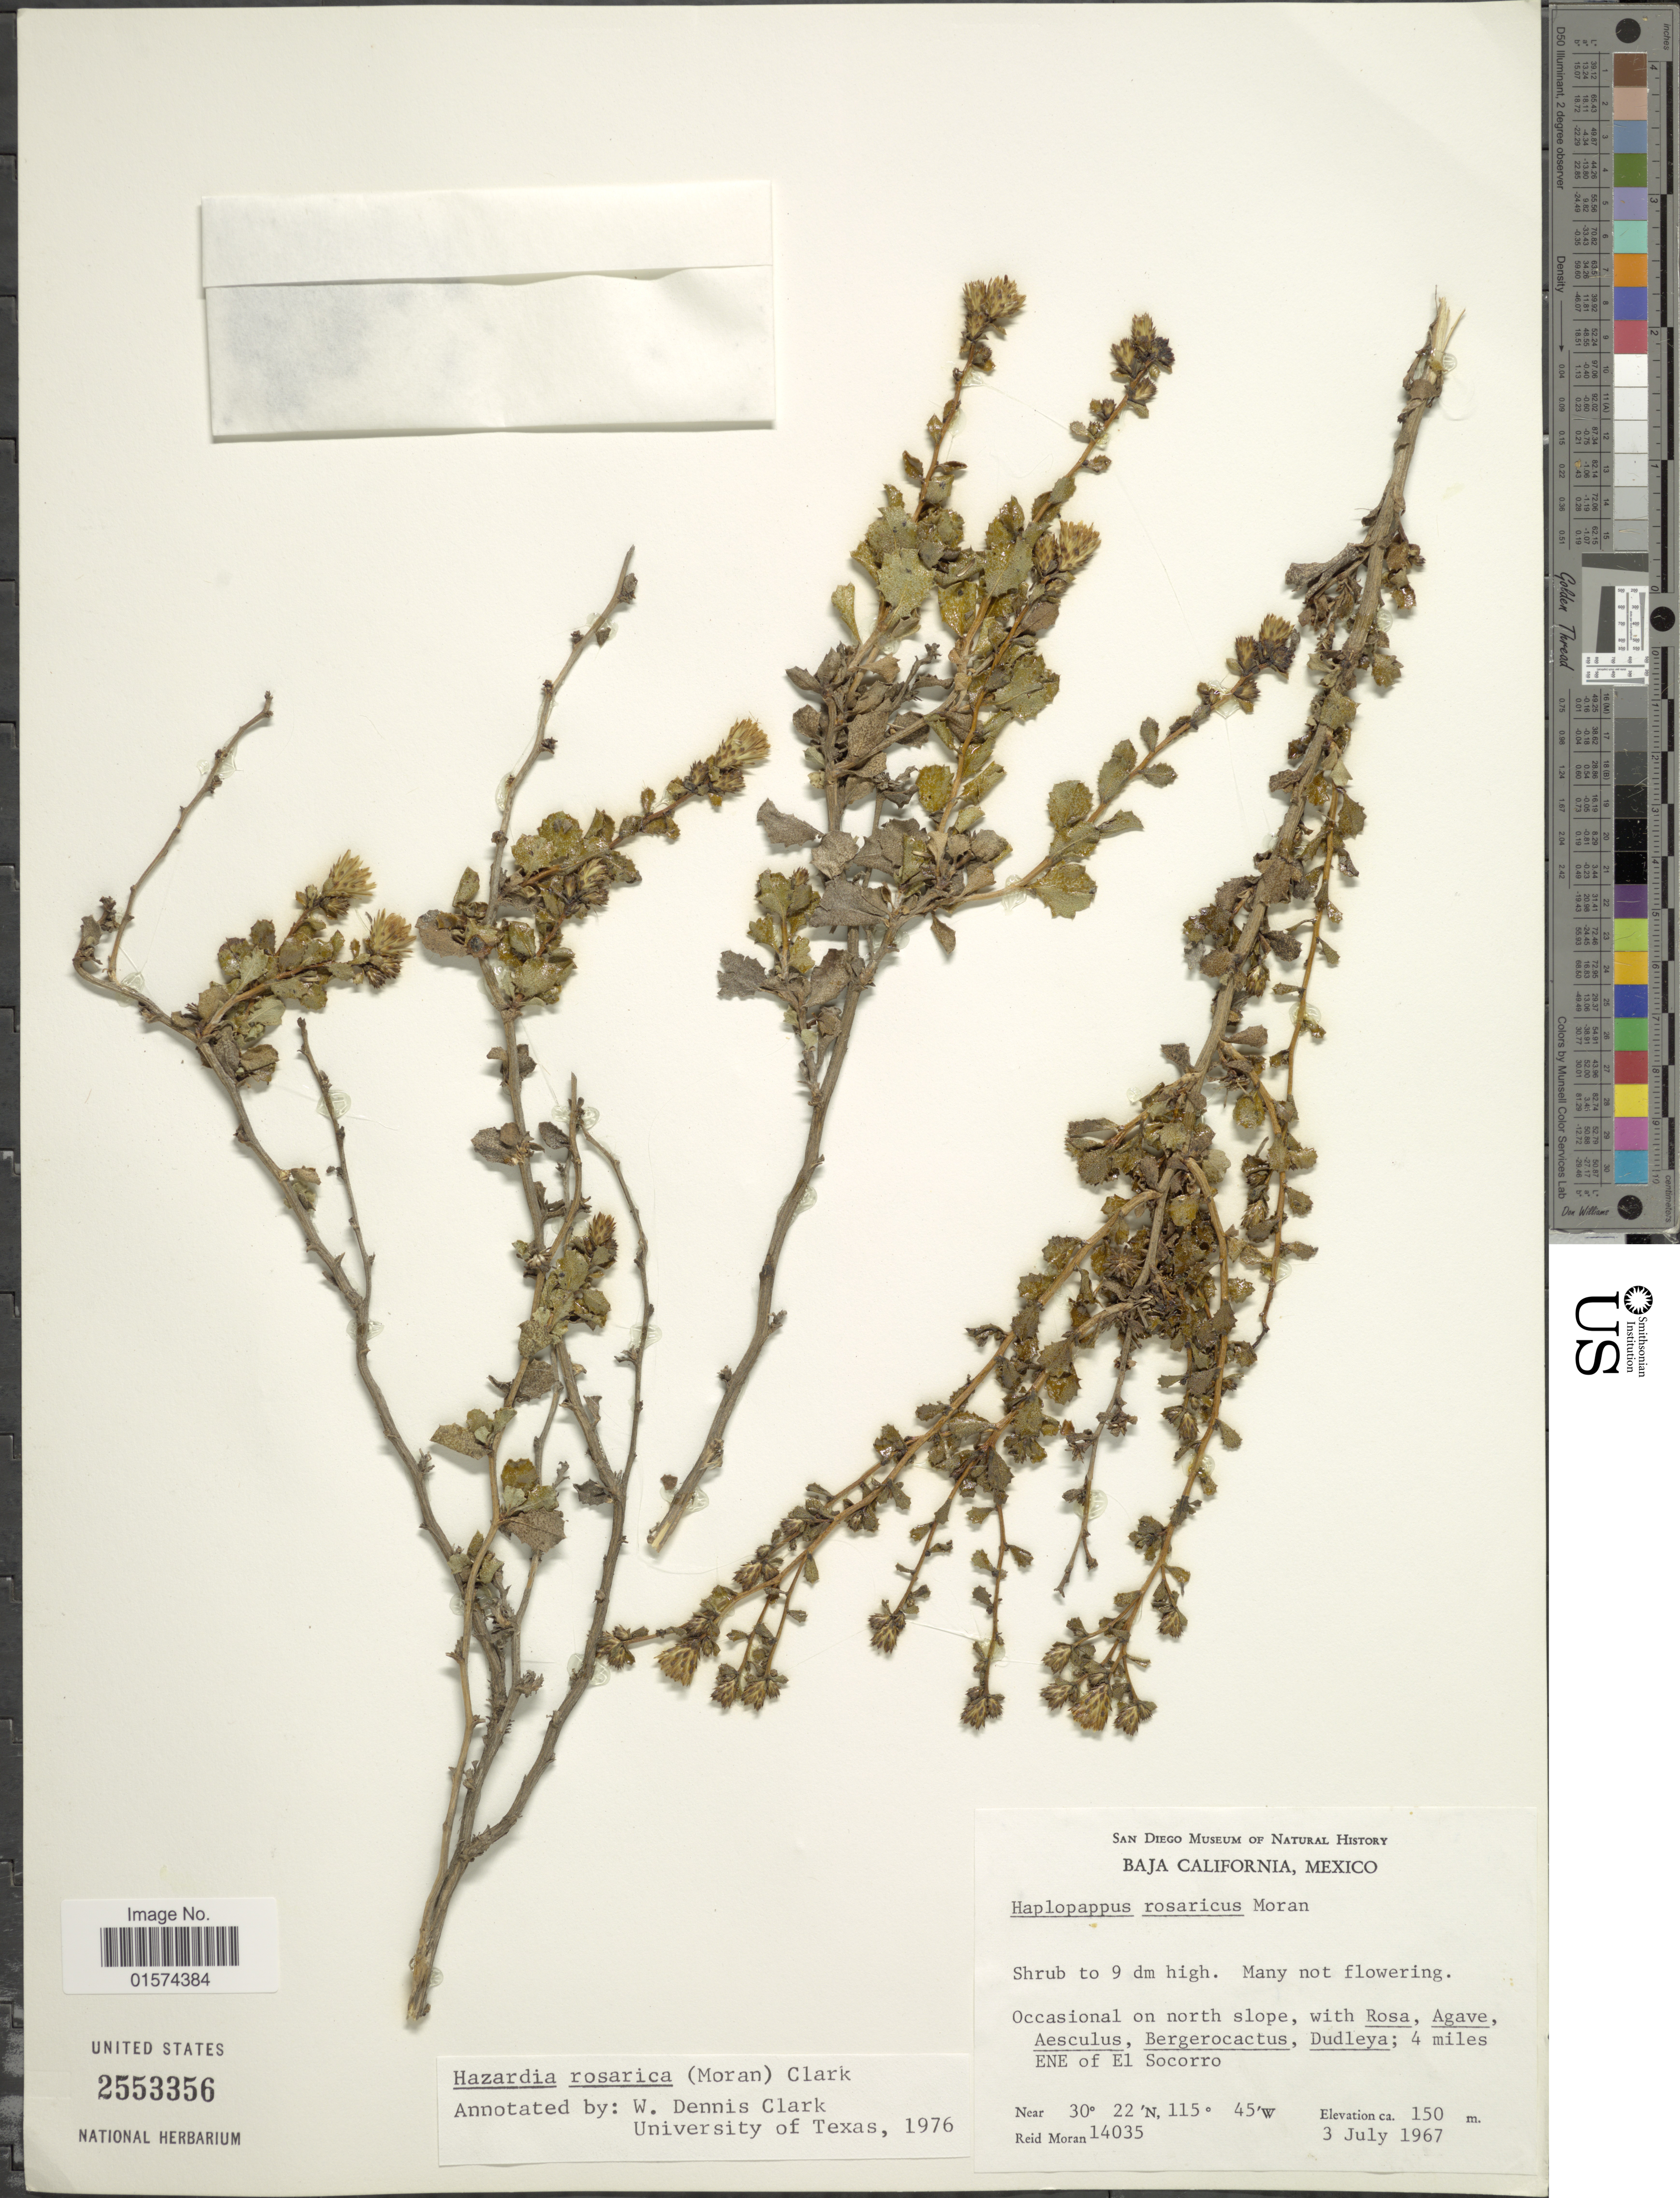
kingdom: Plantae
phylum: Tracheophyta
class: Magnoliopsida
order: Asterales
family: Asteraceae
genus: Hazardia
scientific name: Hazardia rosarica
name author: W.D. Clark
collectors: R. V. Moran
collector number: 14035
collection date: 1967-07-03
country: Mexico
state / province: Baja California Sur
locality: Occasional on north slope, 4 miles ENE of El Socorro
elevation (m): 150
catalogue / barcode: US 2553356